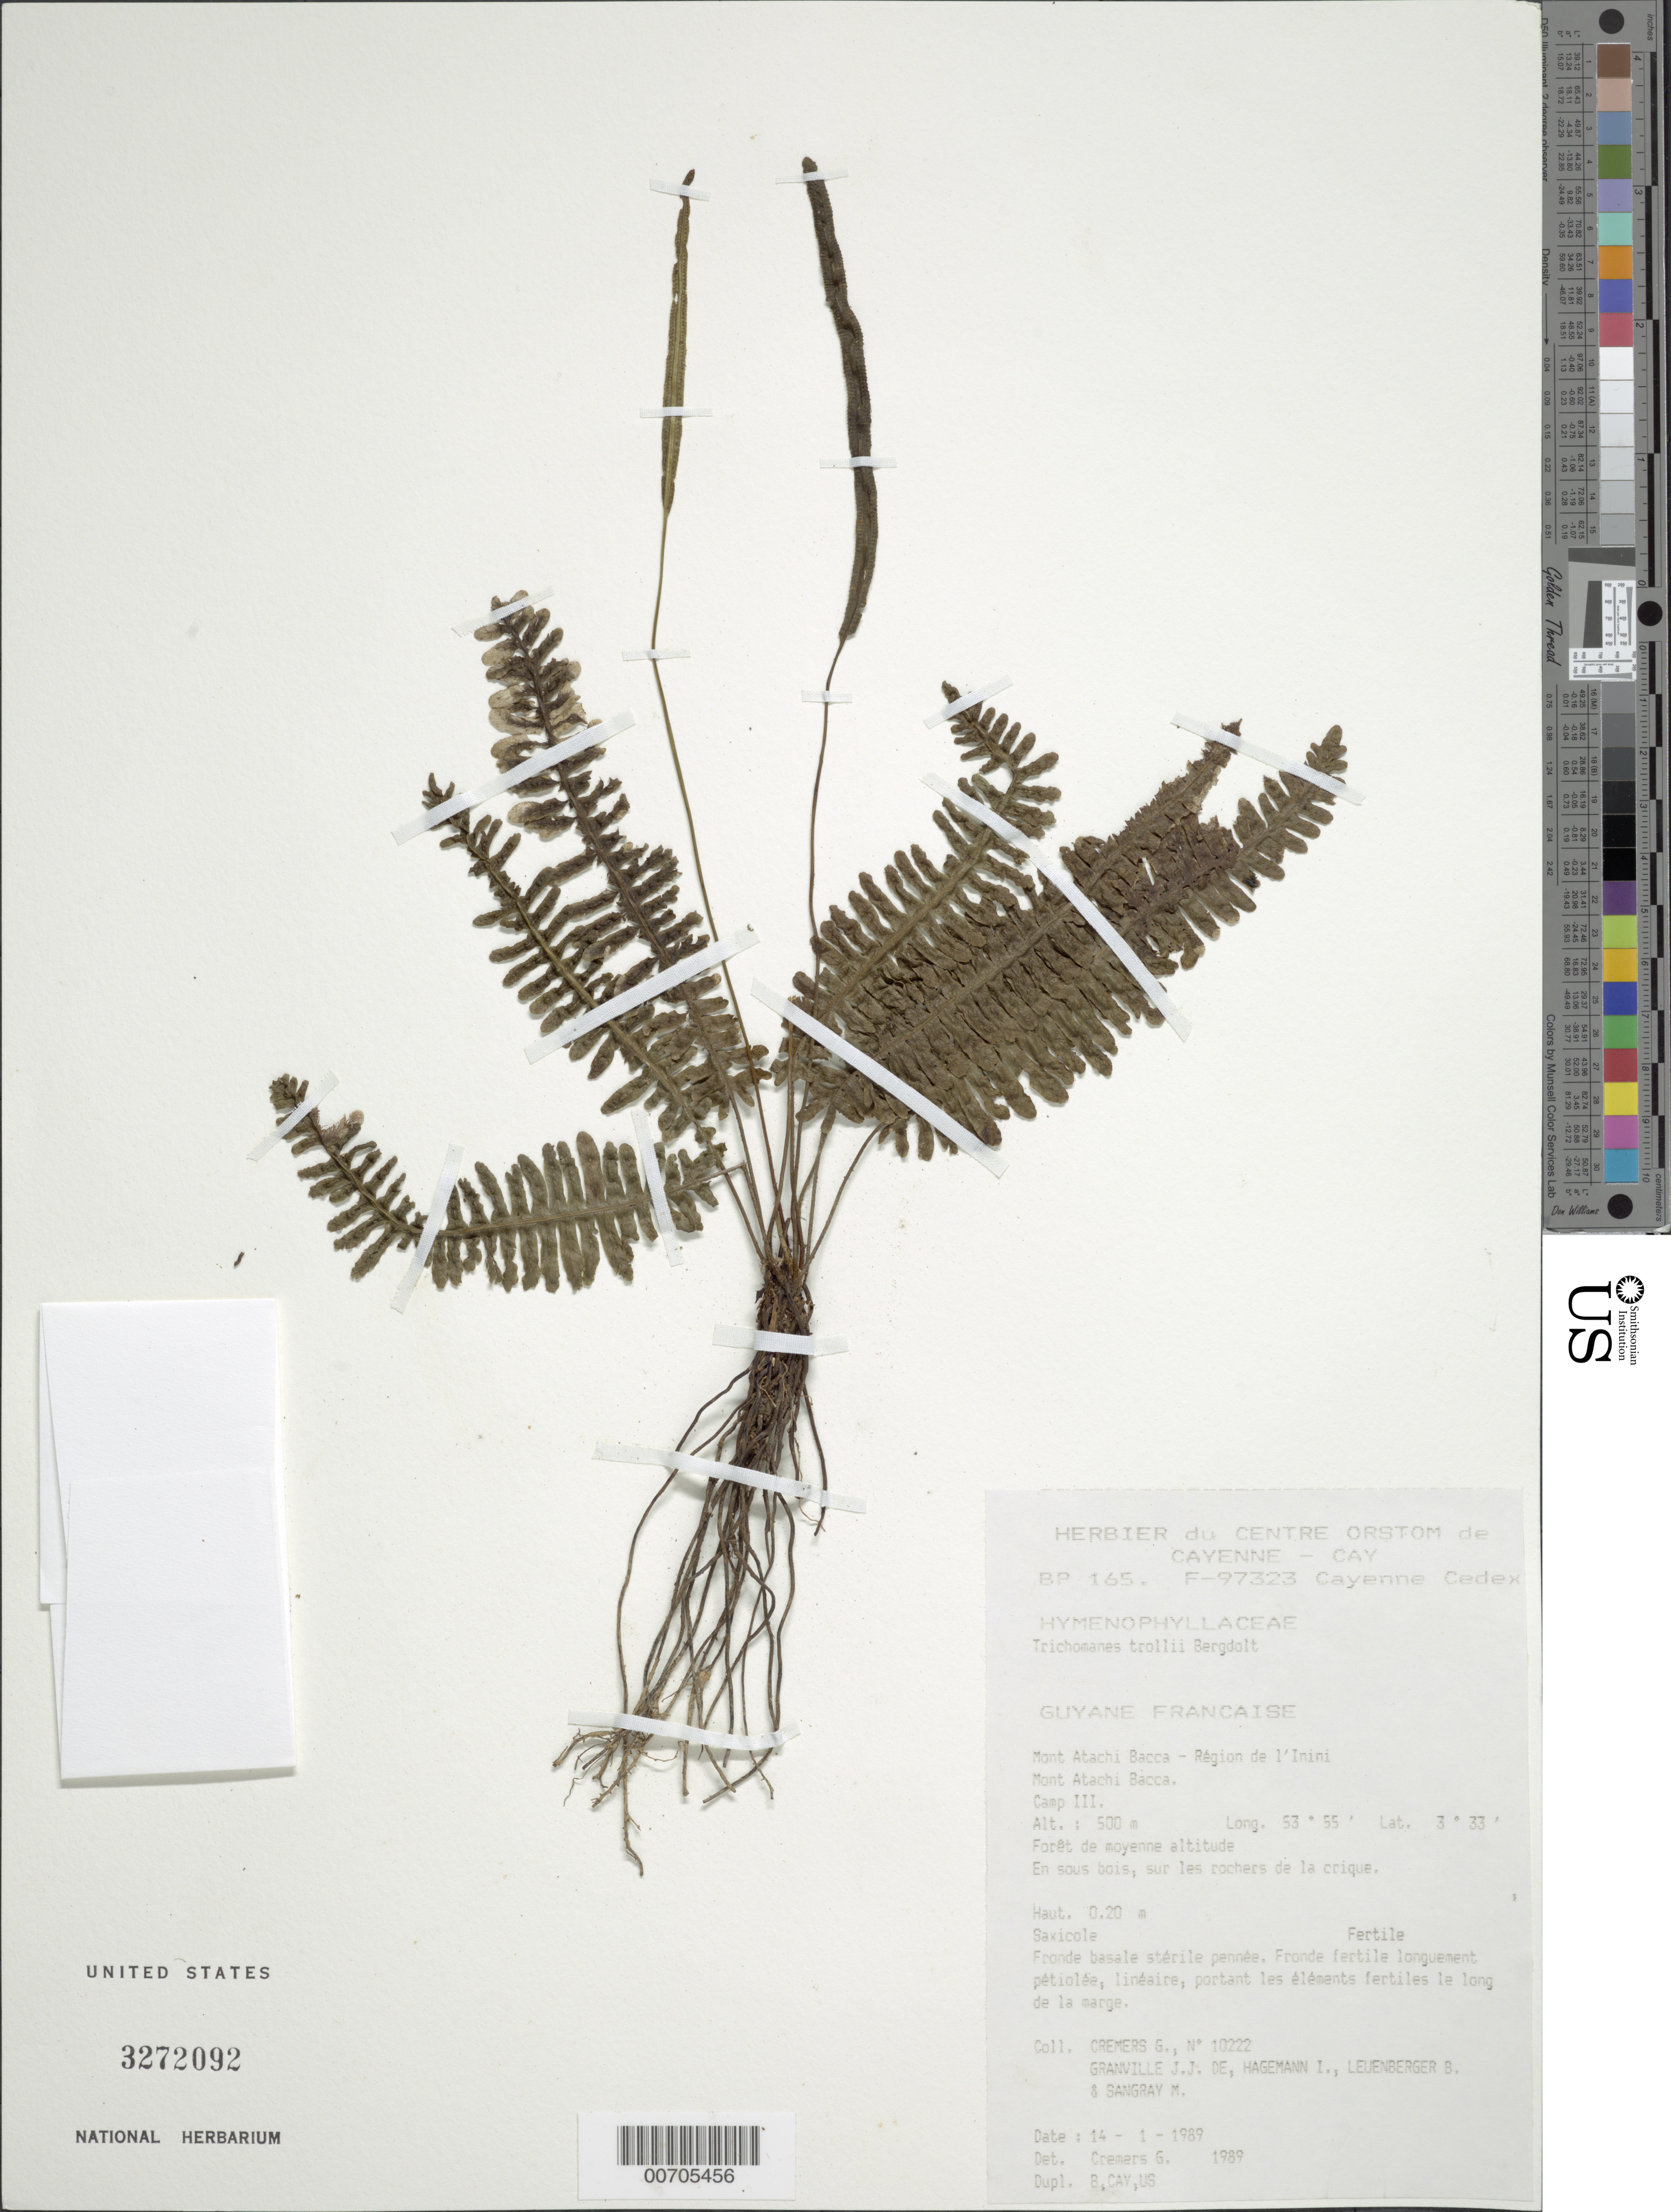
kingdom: Plantae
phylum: Tracheophyta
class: Polypodiopsida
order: Hymenophyllales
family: Hymenophyllaceae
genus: Trichomanes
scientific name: Trichomanes trollii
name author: Bergdolt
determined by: Cremers, Georges A.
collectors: G. Cremers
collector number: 10222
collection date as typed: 14-Jan-89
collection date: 1989-01-14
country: French Guiana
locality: Mont Atachi Bacca, région de l'Inini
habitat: Forest, on rocks along creek; middle altitude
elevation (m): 500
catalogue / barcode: US 3272092